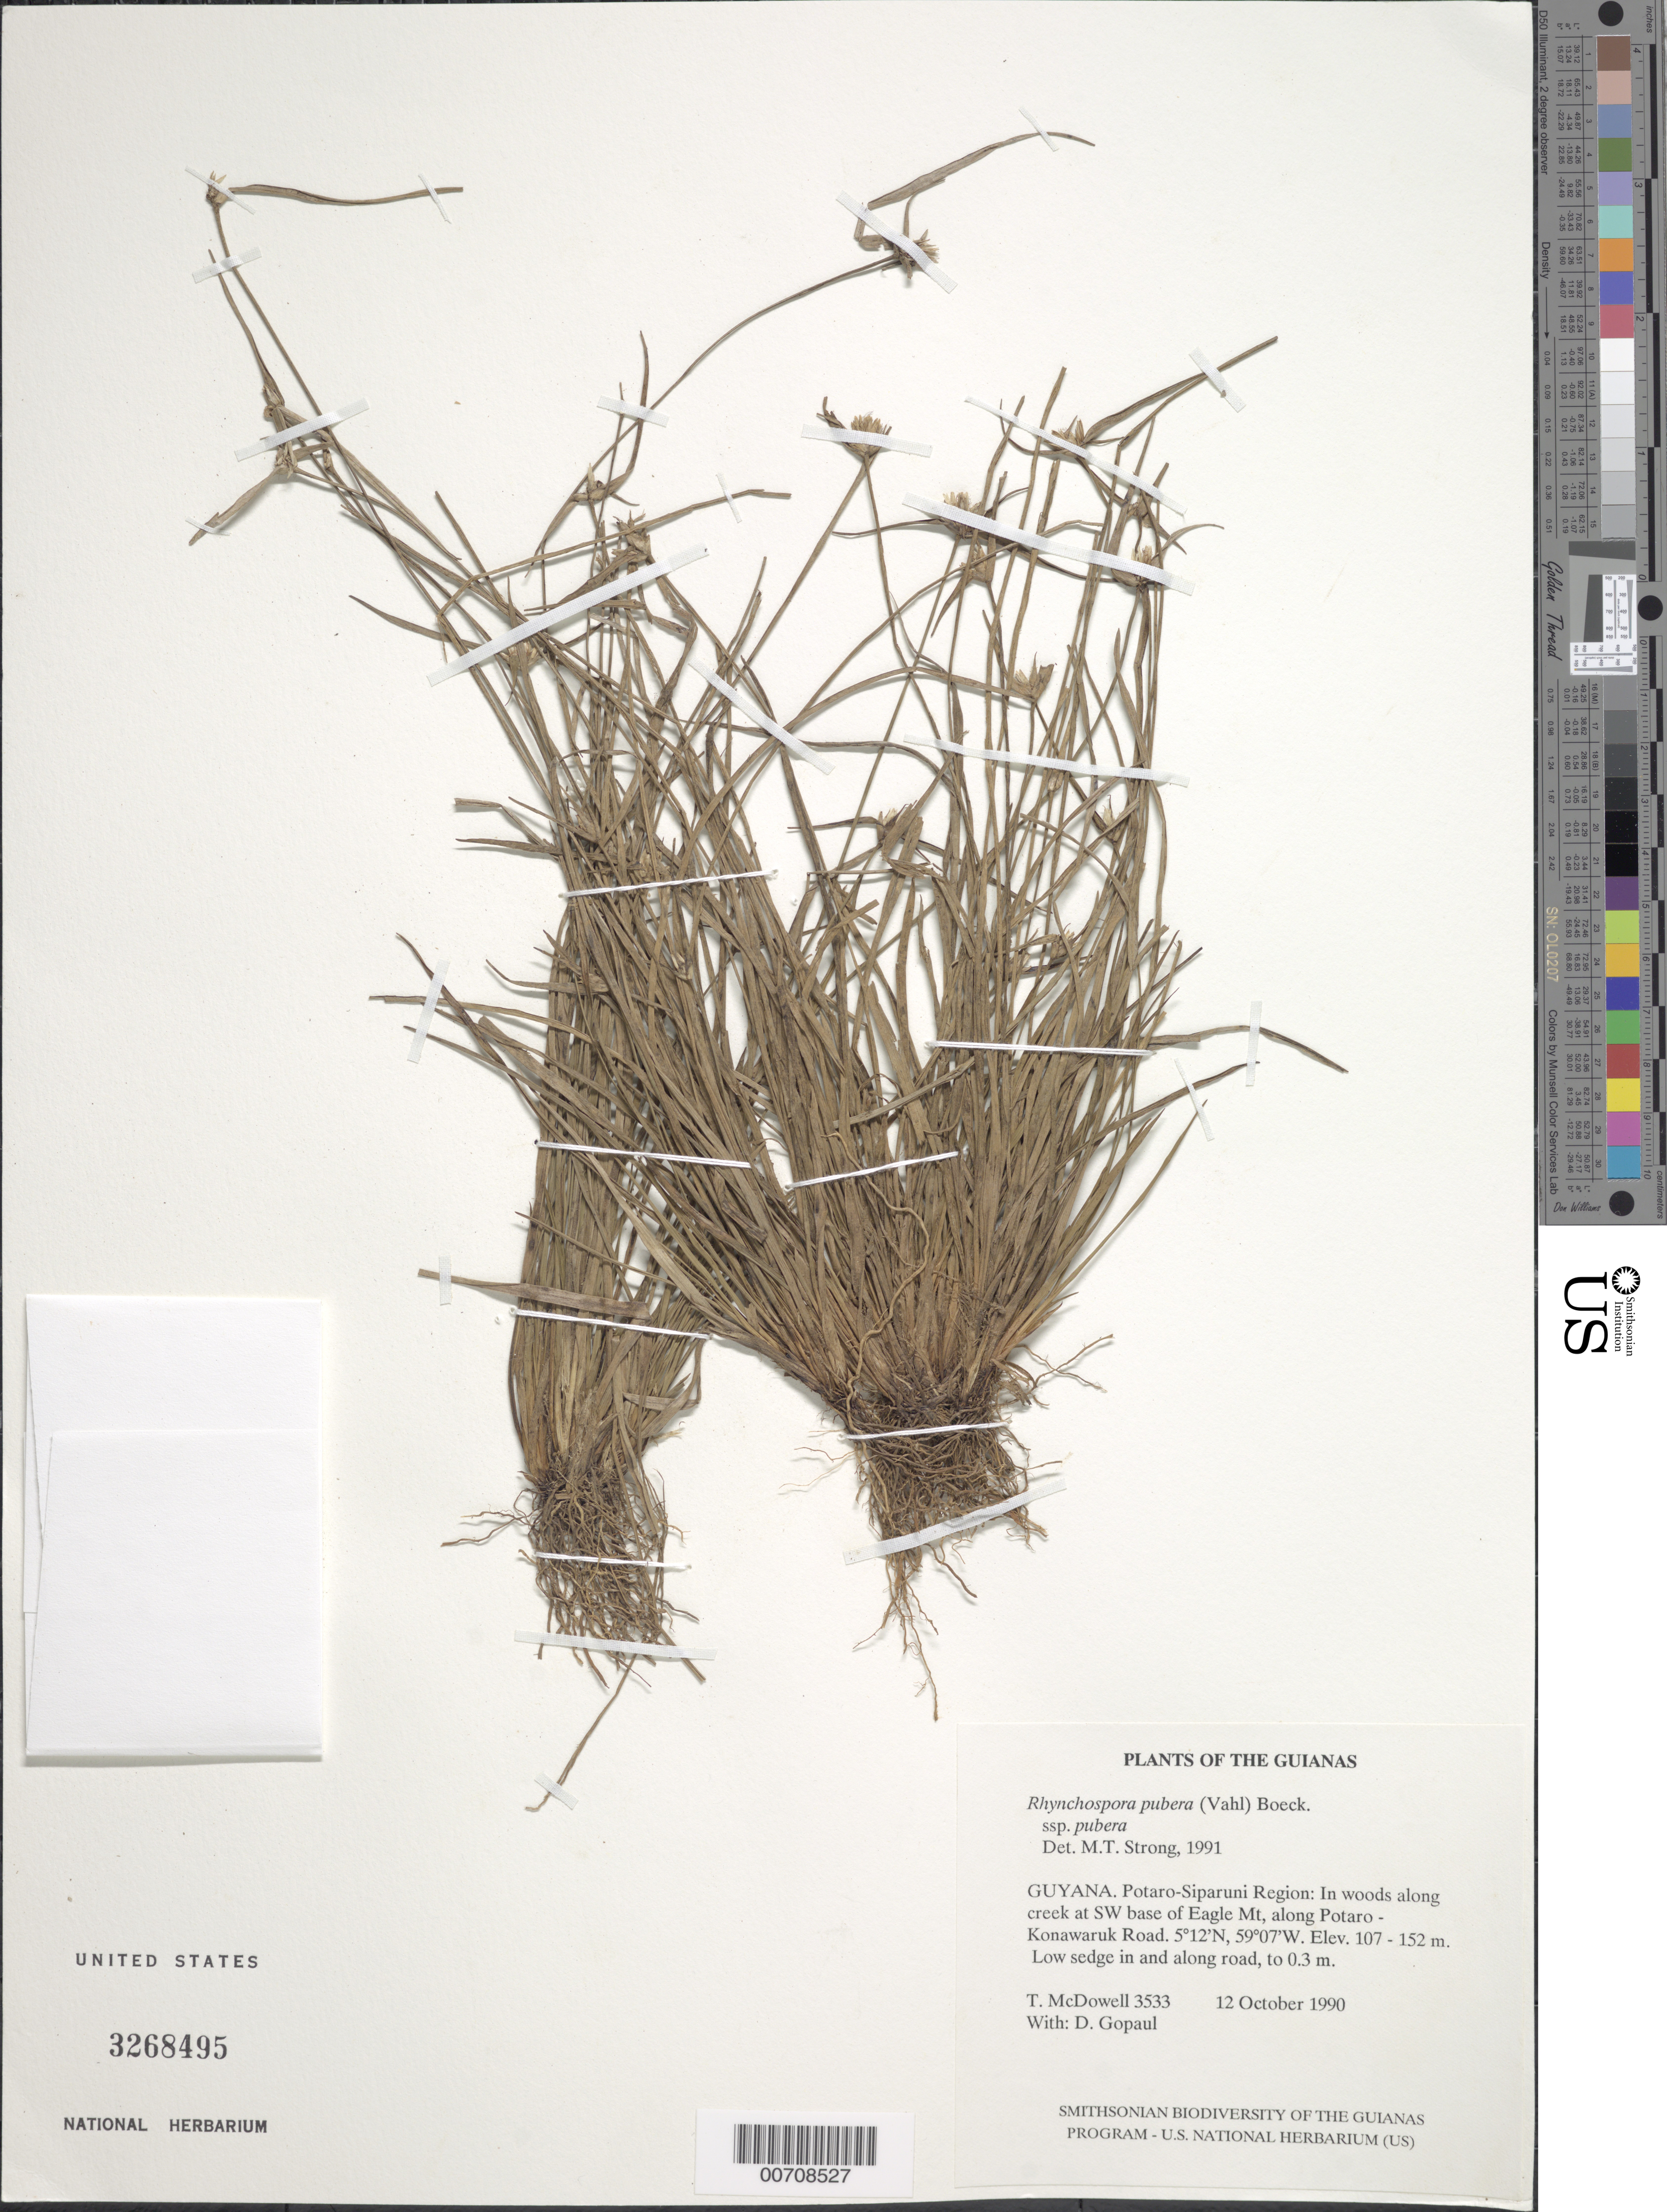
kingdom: Plantae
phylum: Tracheophyta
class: Liliopsida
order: Poales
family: Cyperaceae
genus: Rhynchospora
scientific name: Rhynchospora pubera subsp. pubera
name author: (Vahl) Boeckeler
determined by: Strong, M. T., (US), Smithsonian Institution - National Museum of Natural History (UNITED STATES)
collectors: T. McDowell & D. Gopaul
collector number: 3533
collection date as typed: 12 October 1990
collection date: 1990-10-12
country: Guyana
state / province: Potaro-Siparuni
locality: In woods along creek at SW base of Eagle Mt and along Potaro - Konawaruk Road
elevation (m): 107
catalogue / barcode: US 3268495